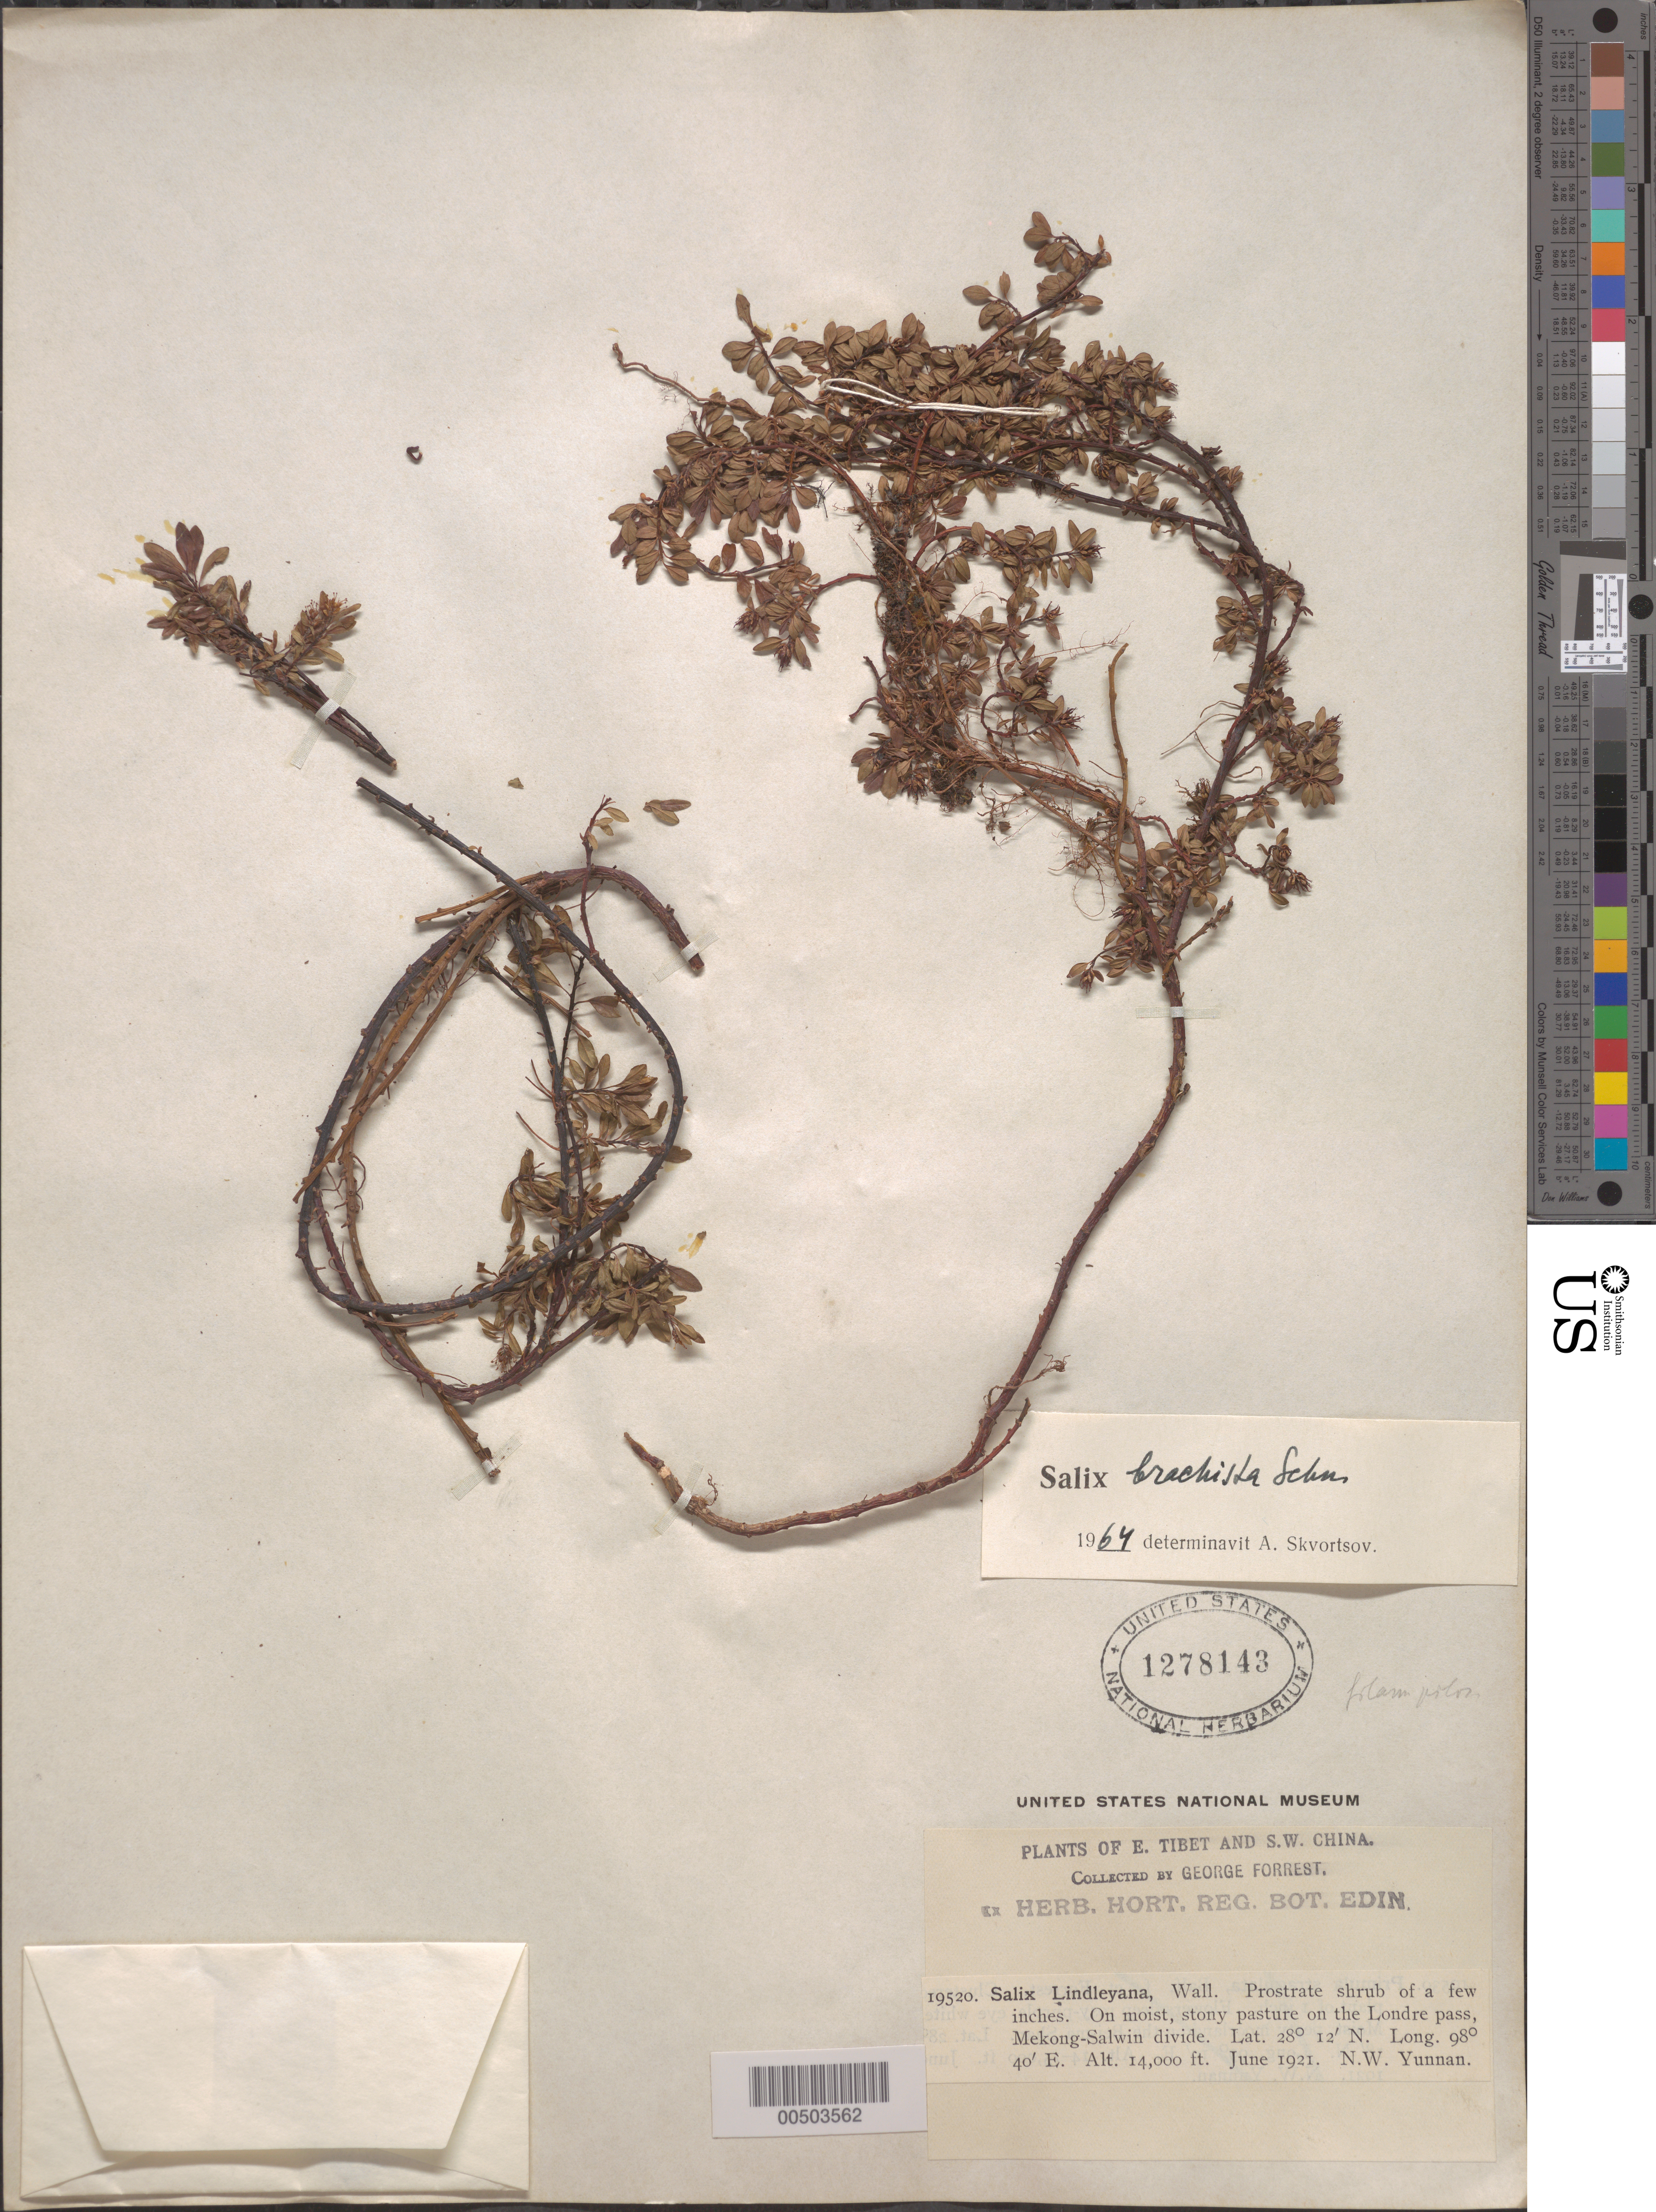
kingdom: Plantae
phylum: Tracheophyta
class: Magnoliopsida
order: Malpighiales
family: Salicaceae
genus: Salix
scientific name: Salix brachista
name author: C.K. Schneid.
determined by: Skvortsov, A. K.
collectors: G. Forrest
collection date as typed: Jun 1921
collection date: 1921-06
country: China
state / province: Yunnan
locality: NW Yunnan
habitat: Prostrate shrub of a few inches. On moist, stony pasture on the Londre pass, Mekong-salwin divide.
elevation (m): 4267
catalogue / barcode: US 1278143